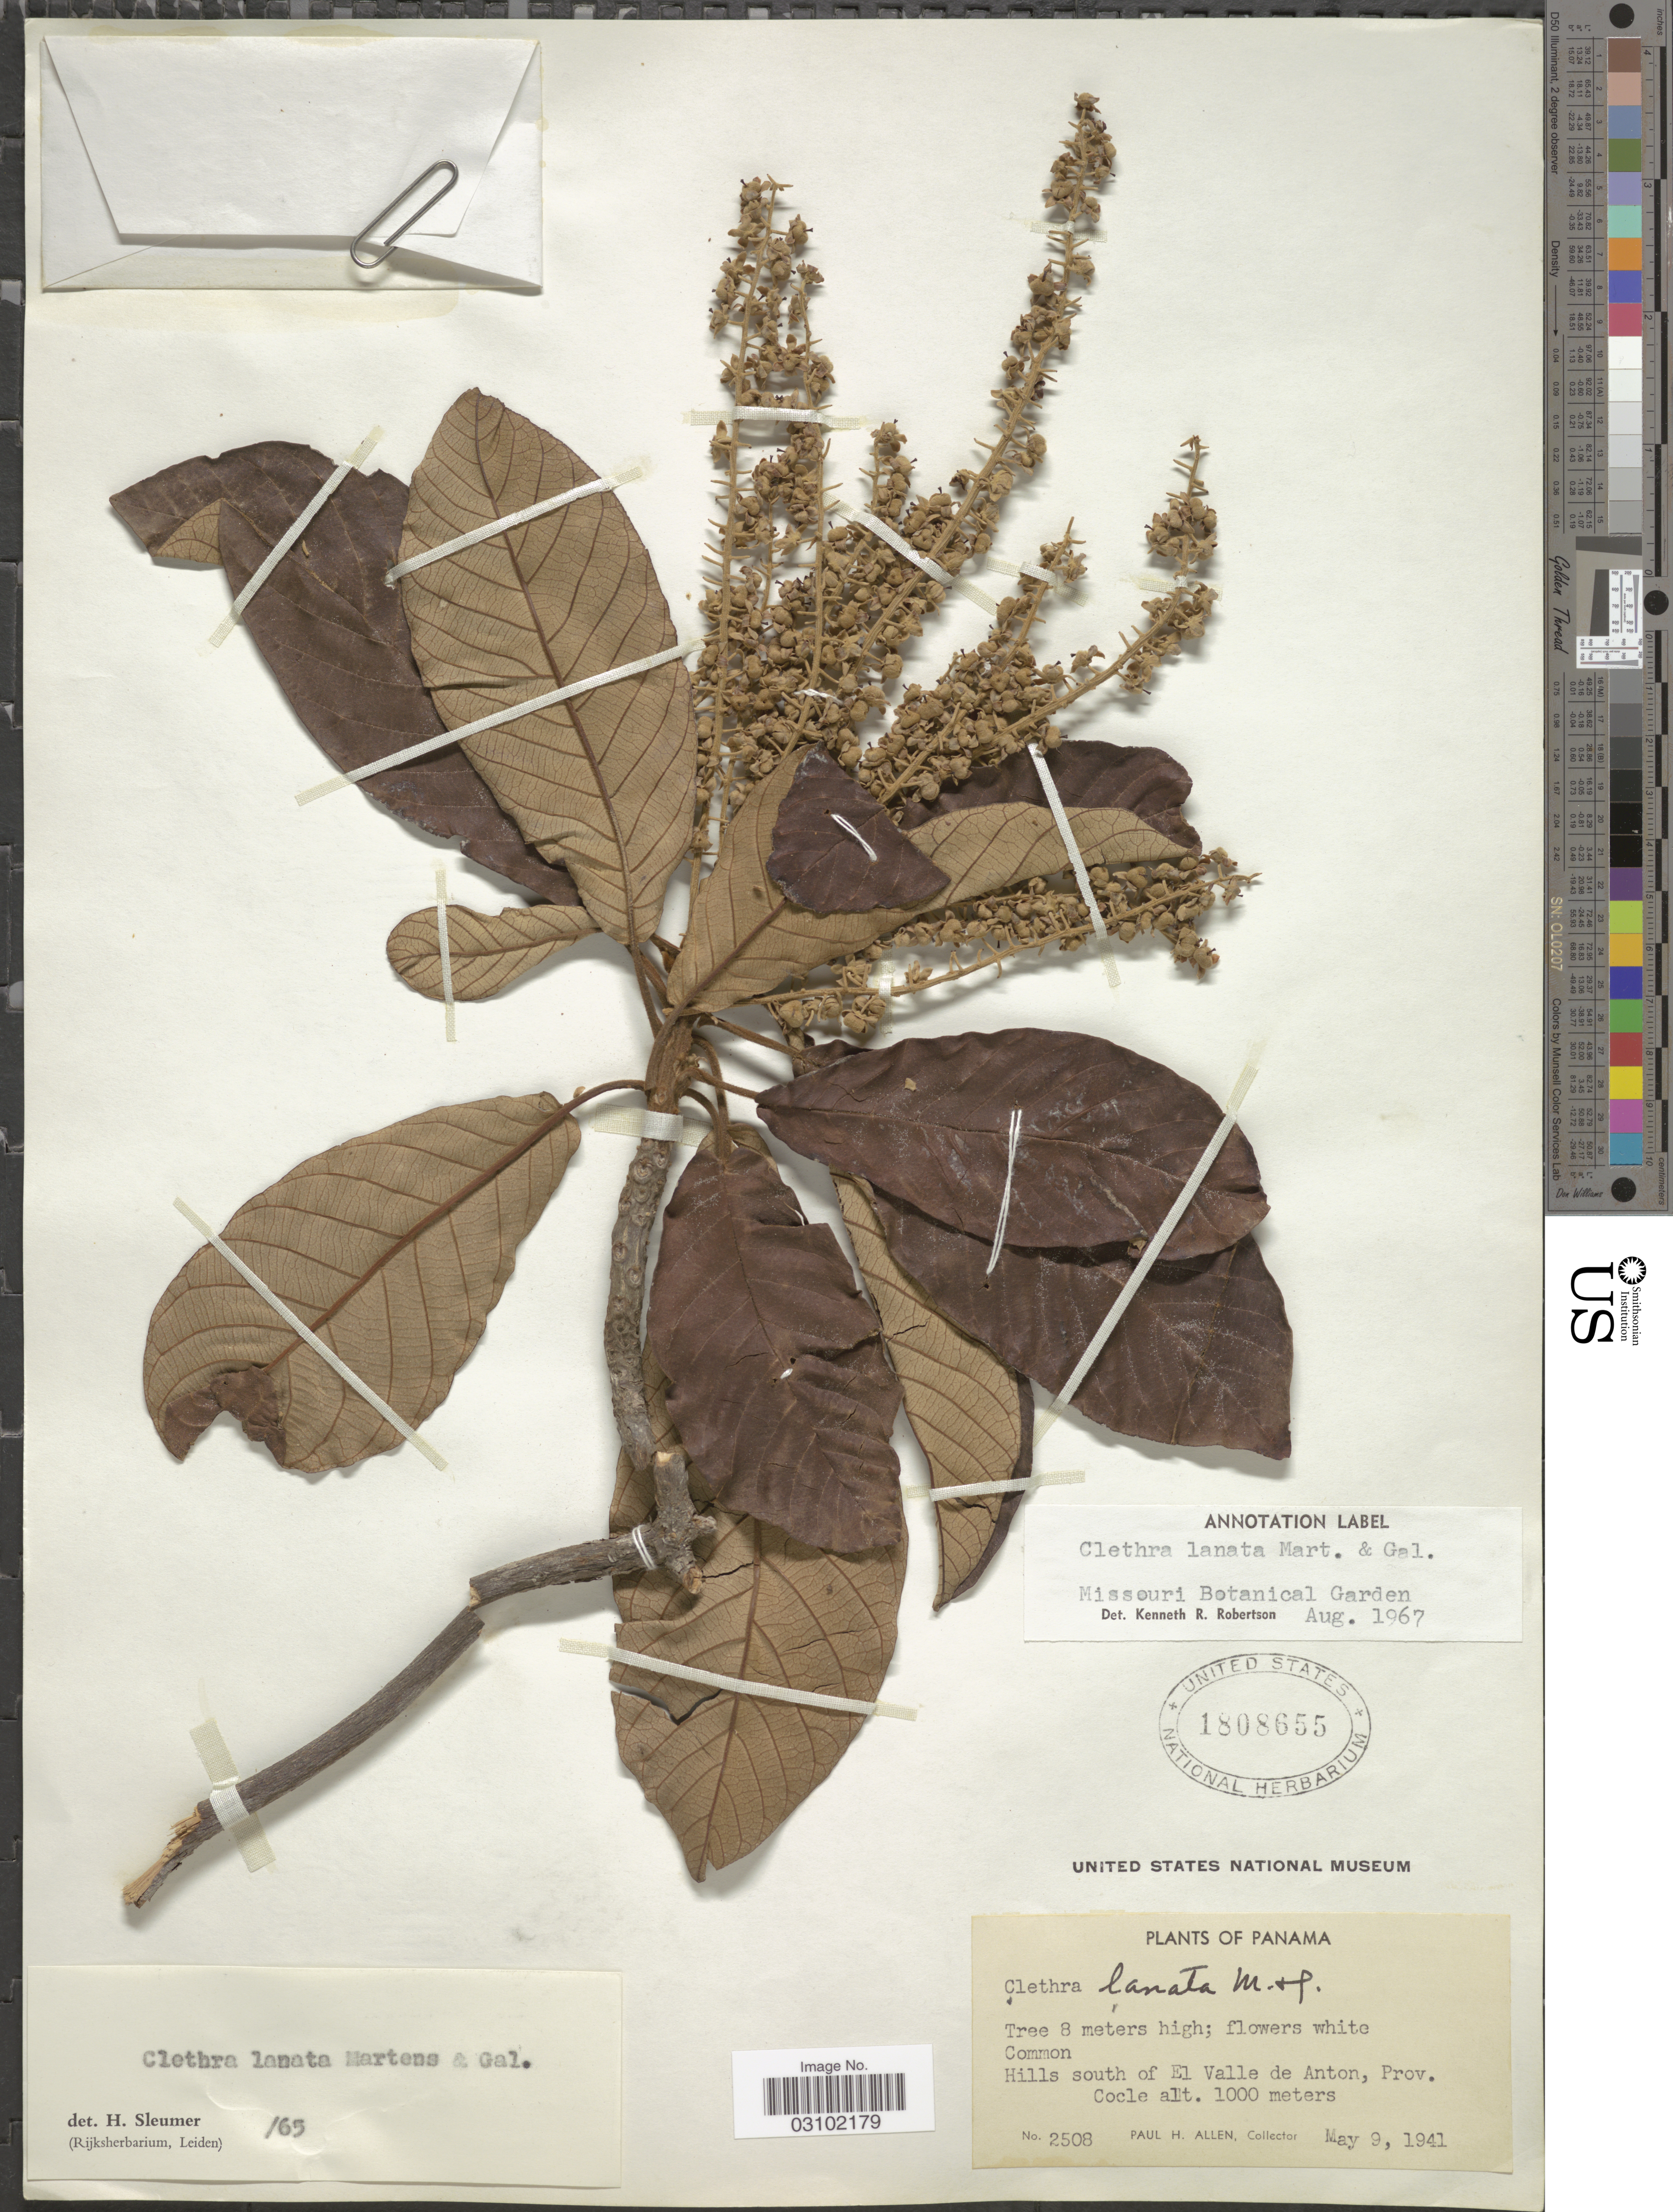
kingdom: Plantae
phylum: Tracheophyta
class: Magnoliopsida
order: Ericales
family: Clethraceae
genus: Clethra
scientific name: Clethra lanata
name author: M. Martens & Galeotti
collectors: P. H. Allen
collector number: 2508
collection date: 1941-05-09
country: Panama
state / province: Coclé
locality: Hills south of El Valle de Anton, Prov. Cocle.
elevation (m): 1000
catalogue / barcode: US 1808655